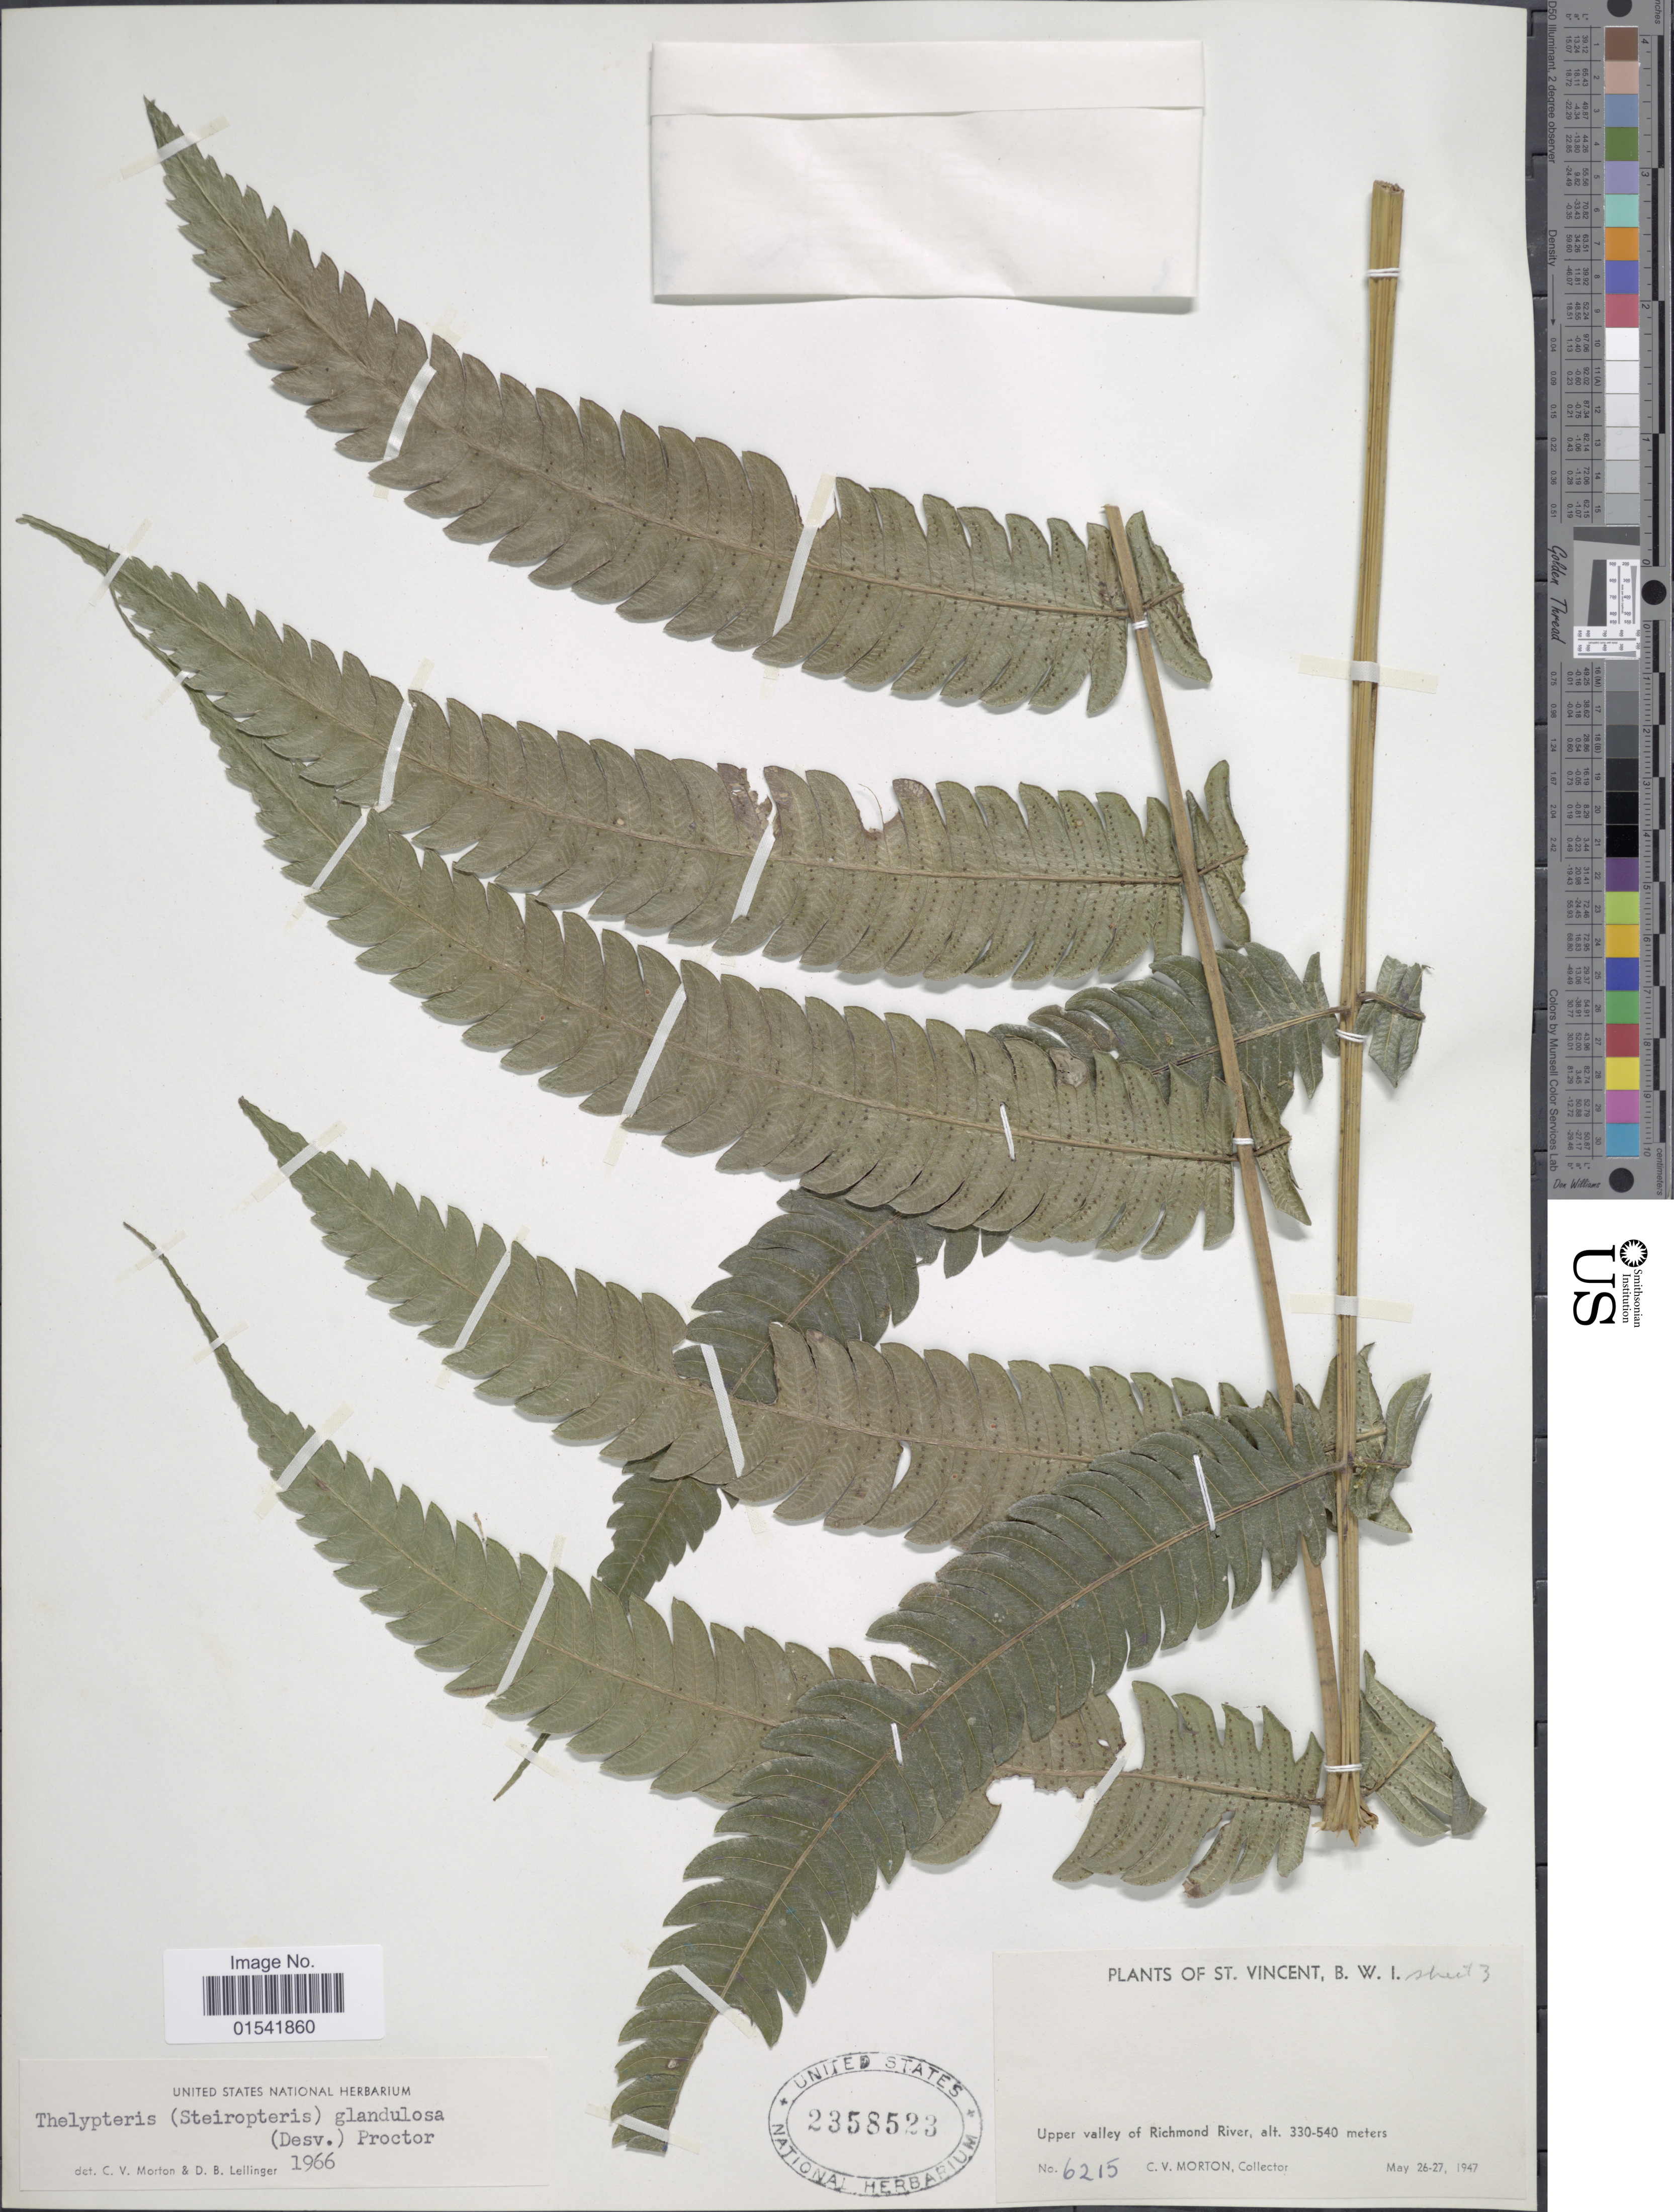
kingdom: Plantae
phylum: Tracheophyta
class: Polypodiopsida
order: Polypodiales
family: Thelypteridaceae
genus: Steiropteris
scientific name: Steiropteris glandulosa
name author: (Hook. f.) Pic. Serm.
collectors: C. V. Morton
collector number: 6215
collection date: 1947-05-26/1947-05-27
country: St. Vincent - Grenadines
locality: St. Vincent, B.W.I., Upper valley of Richmond River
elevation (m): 330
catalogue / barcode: US 2358523